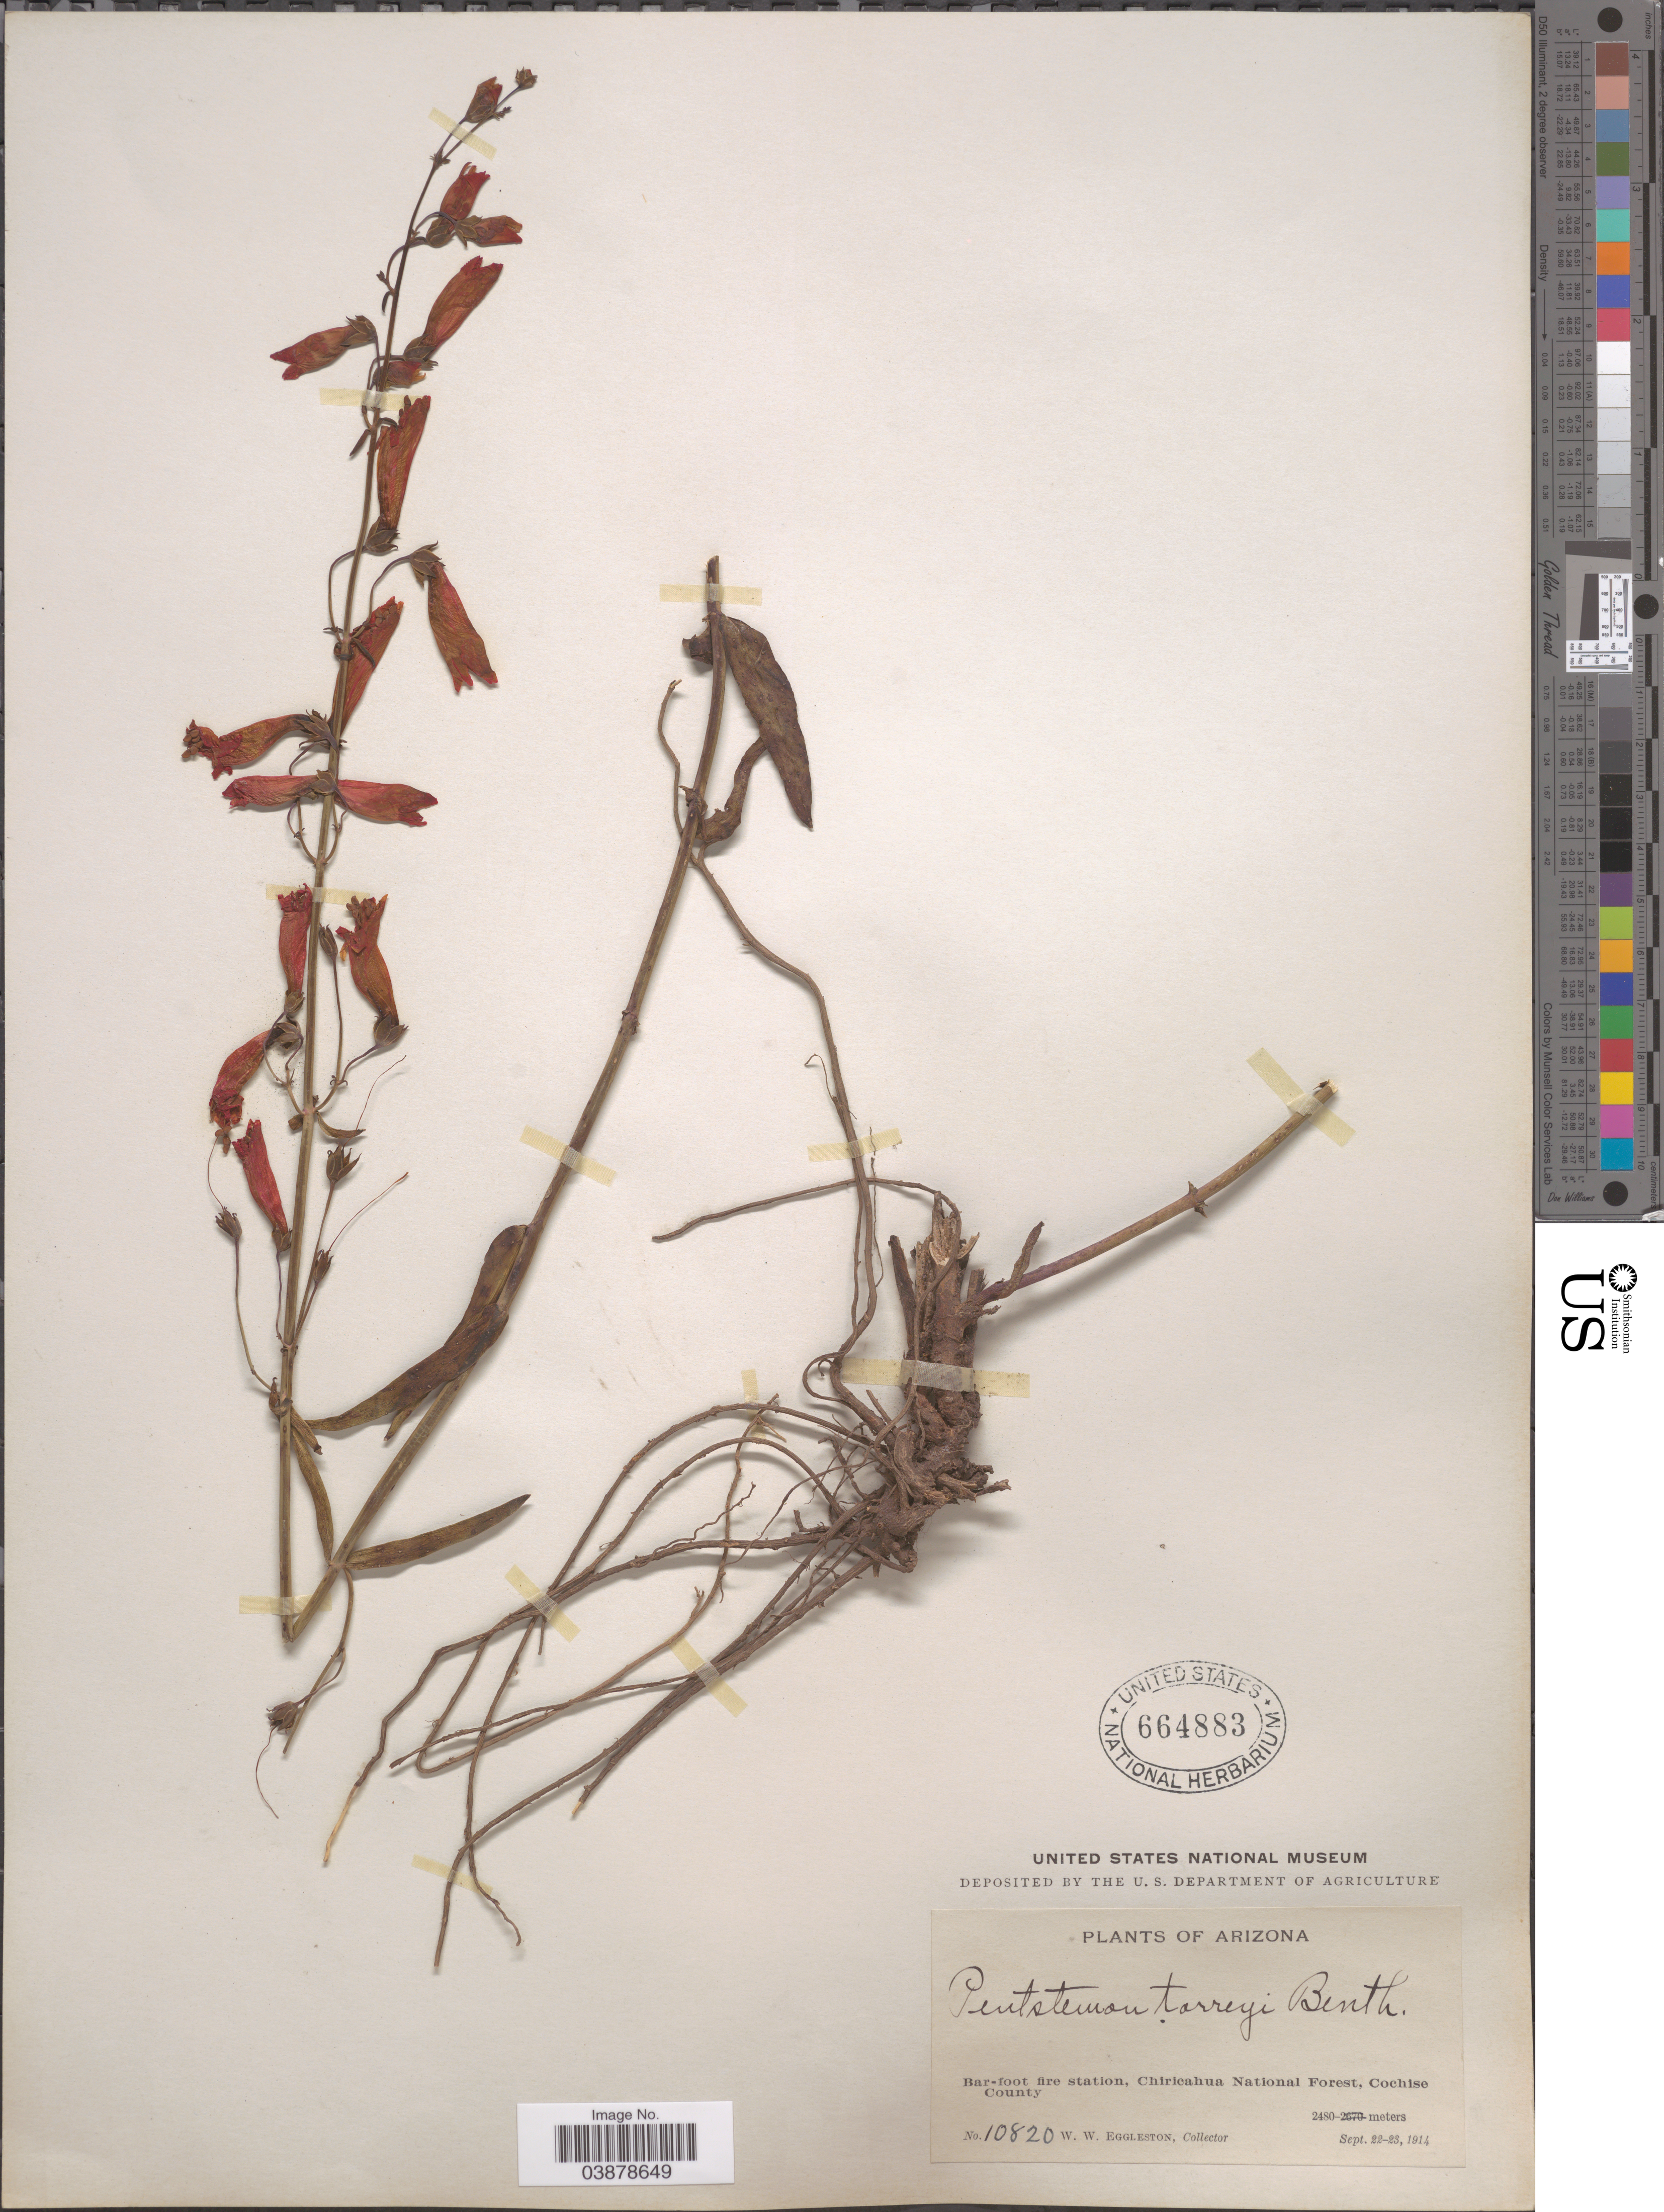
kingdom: Plantae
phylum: Tracheophyta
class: Magnoliopsida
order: Lamiales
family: Plantaginaceae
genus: Penstemon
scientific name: Penstemon torreyi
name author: Benth.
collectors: W. W. Eggleston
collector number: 10820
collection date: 1914-09-22/1914-09-23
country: United States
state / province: Arizona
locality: Bar-foot fire station, Chiricahua National Forest, Cochise County.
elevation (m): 2480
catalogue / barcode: US 664883